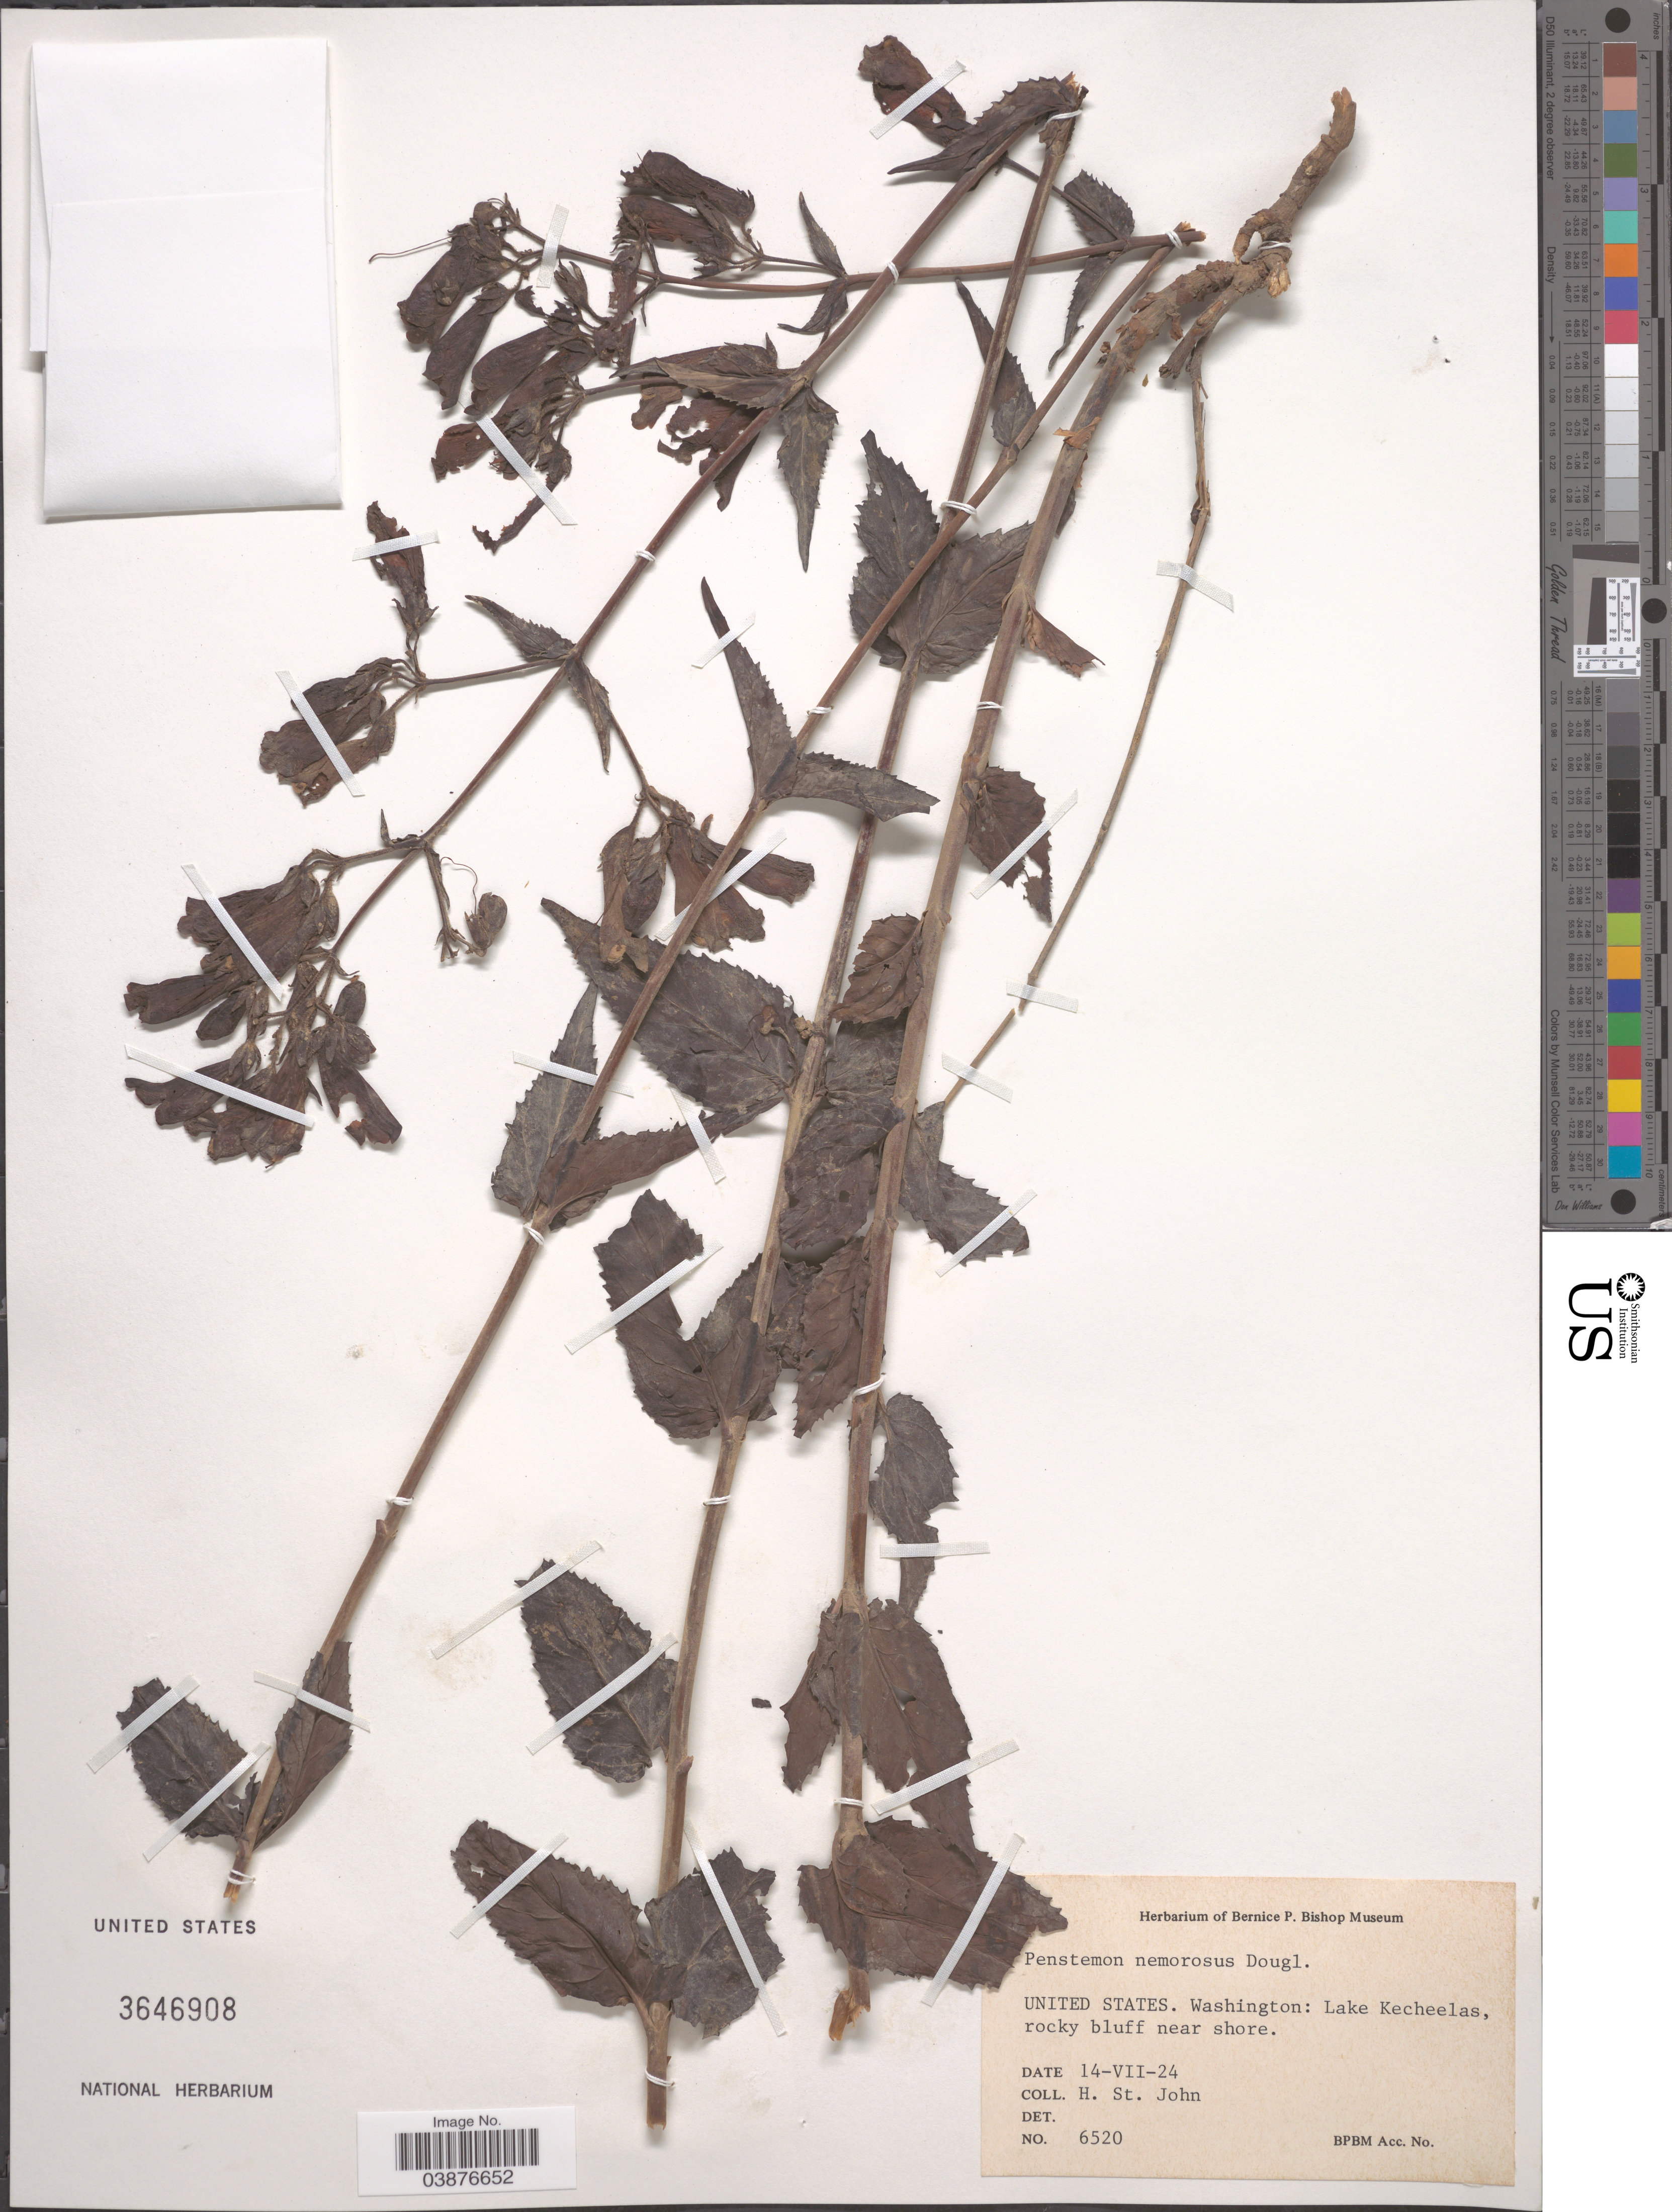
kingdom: Plantae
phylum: Tracheophyta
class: Magnoliopsida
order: Lamiales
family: Plantaginaceae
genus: Penstemon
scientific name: Penstemon nemorosus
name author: (Douglas ex Lindl.) Trautv.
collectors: H. St. John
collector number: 6520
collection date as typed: Transcribed d/m/y: 14/7/24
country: United States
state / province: Washington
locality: Lake Kecheelas.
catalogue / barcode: US 3646908